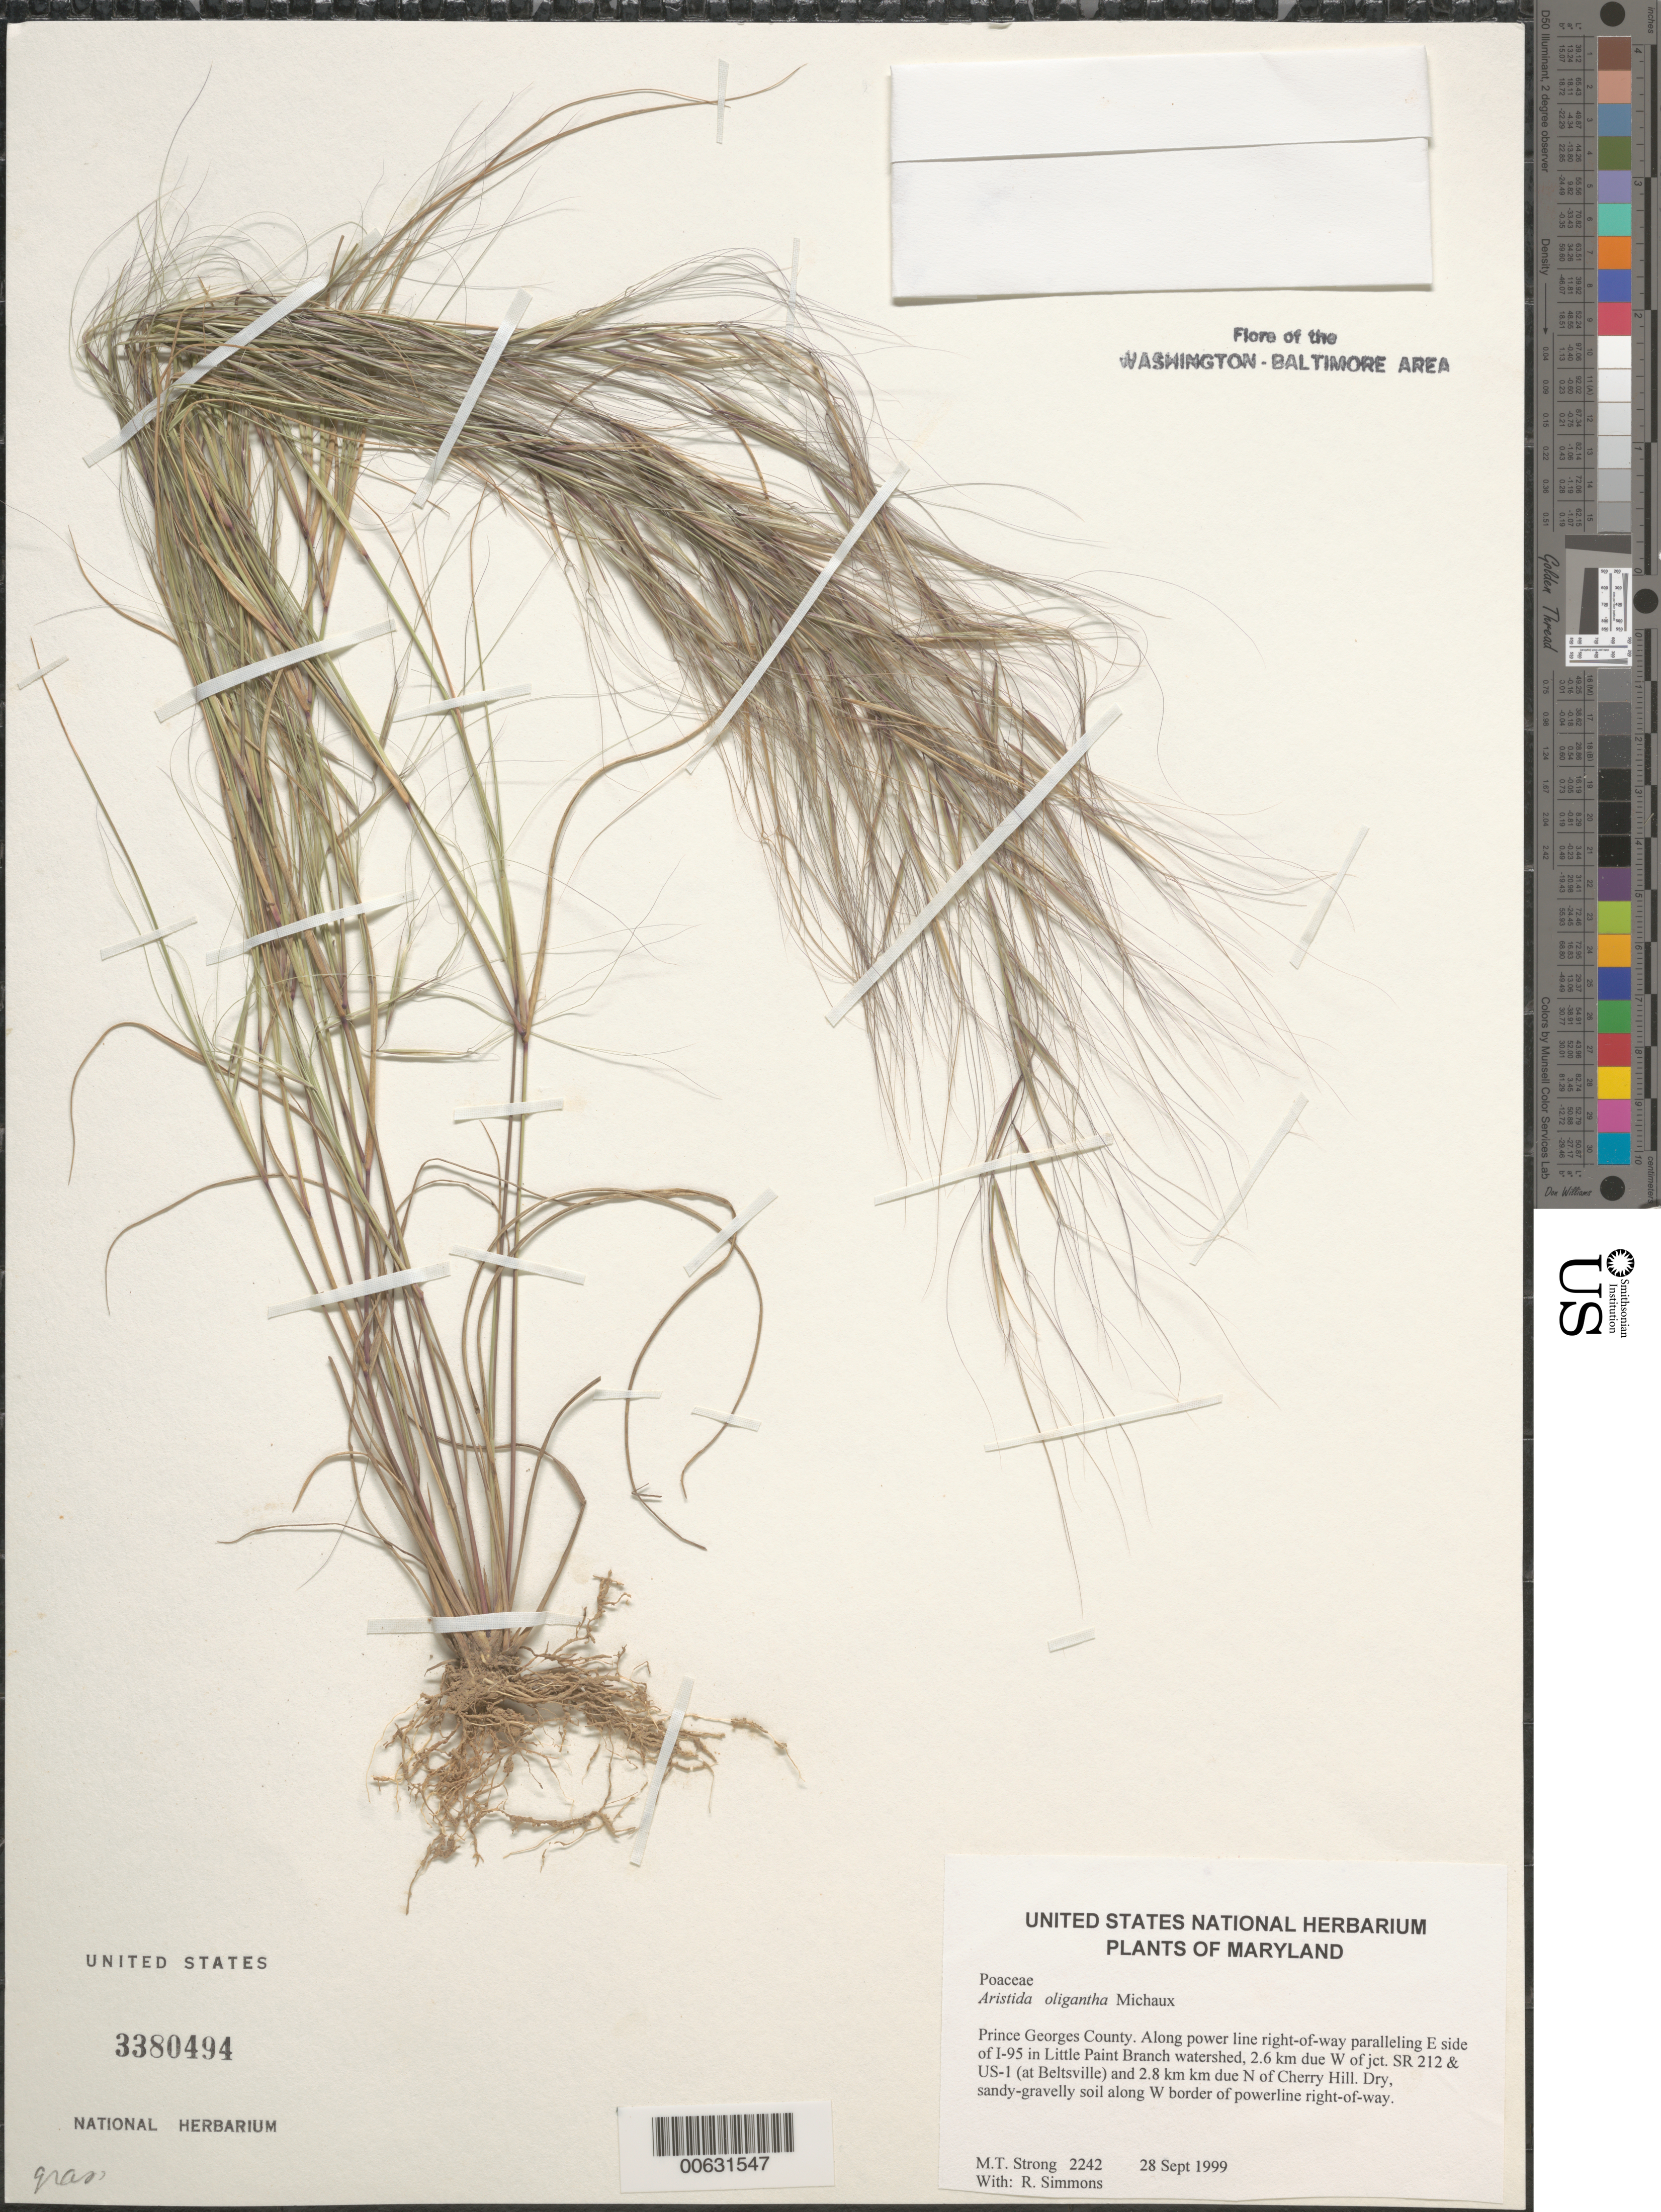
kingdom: Plantae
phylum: Tracheophyta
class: Liliopsida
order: Poales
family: Poaceae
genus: Aristida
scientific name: Aristida oligantha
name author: Michx.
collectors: M. T. Strong & R. Simmons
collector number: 2242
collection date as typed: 28 Sep 1999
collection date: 1999-09-28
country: United States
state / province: Maryland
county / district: Prince George's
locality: Along power line right-of-way paralleling E side of I-95 in Little Paint Branch watershed, 2.6 km due W of jct. SR 212 & US-1 (at Beltsville) and 2.8 km km due N of Cherry Hill.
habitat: Dry, sandy-gravelly soil along W border of powerline right-of-way.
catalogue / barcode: US 3380494